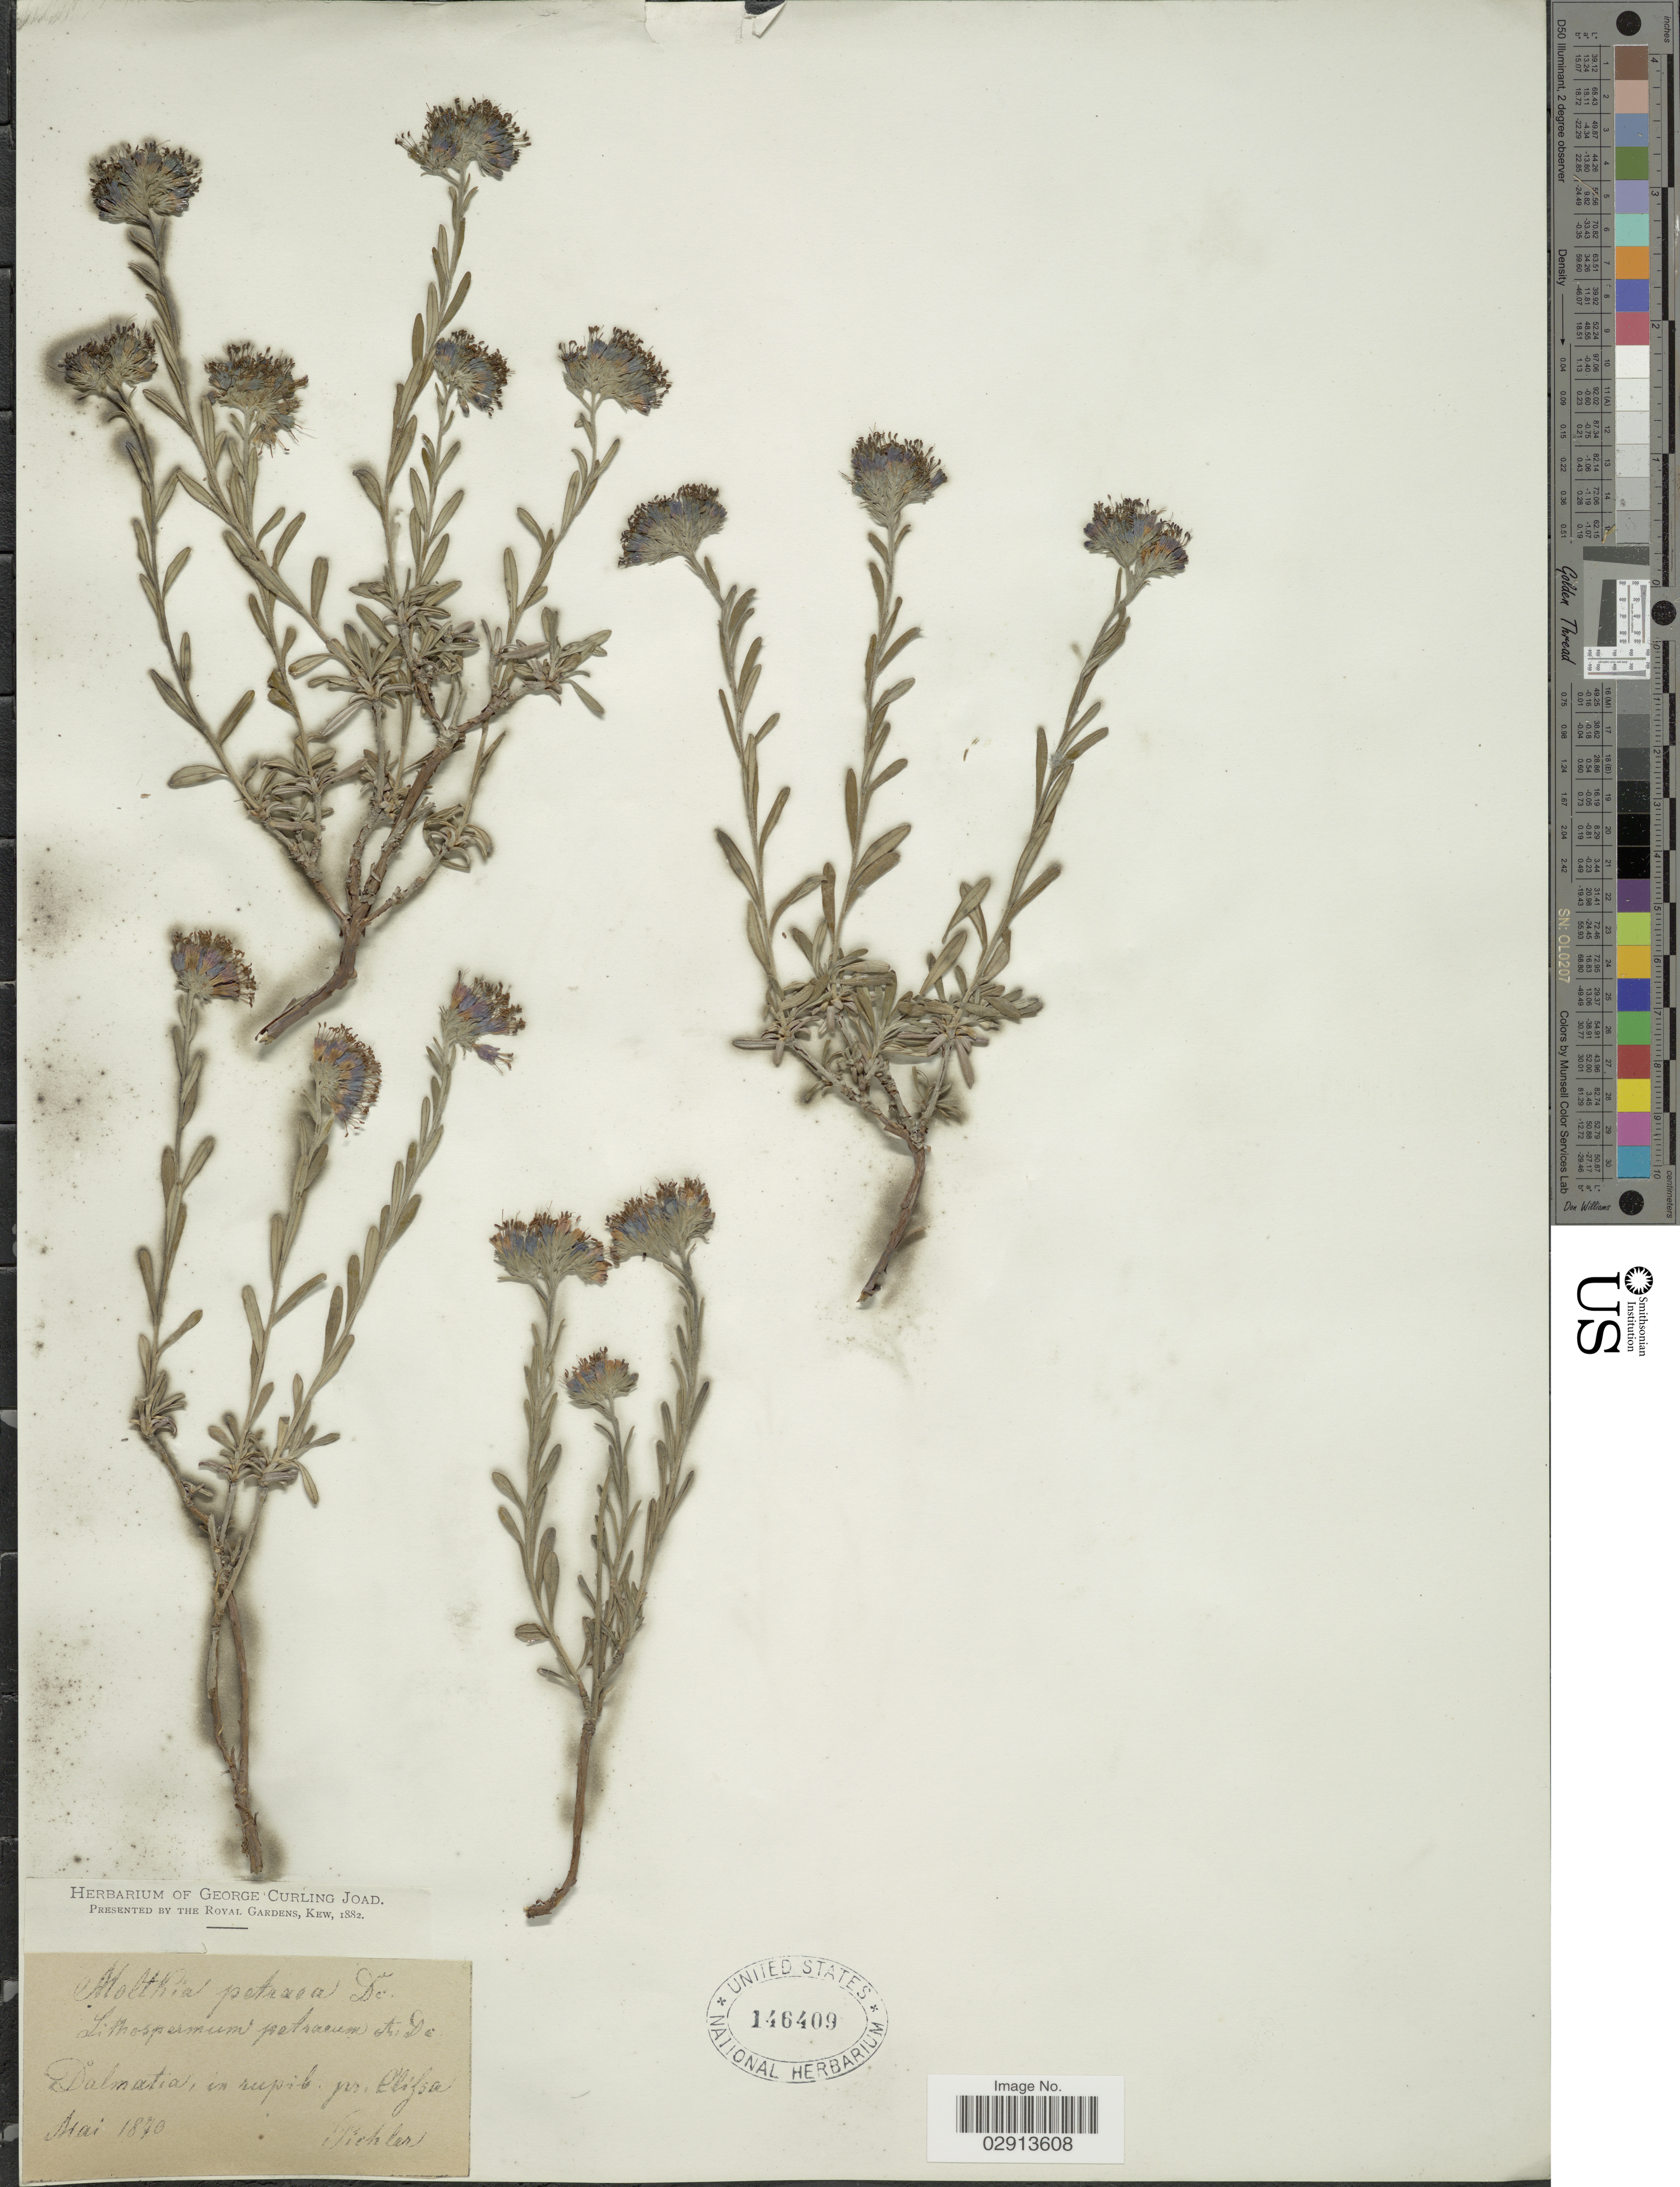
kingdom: Plantae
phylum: Tracheophyta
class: Magnoliopsida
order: Boraginales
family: Boraginaceae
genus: Moltkia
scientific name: Moltkia petraea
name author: Griseb.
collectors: Pichler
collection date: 1870-05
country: Croatia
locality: Dalamtia, in rupib. pr. Clifsa. [interpreted]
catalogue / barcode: US 146409